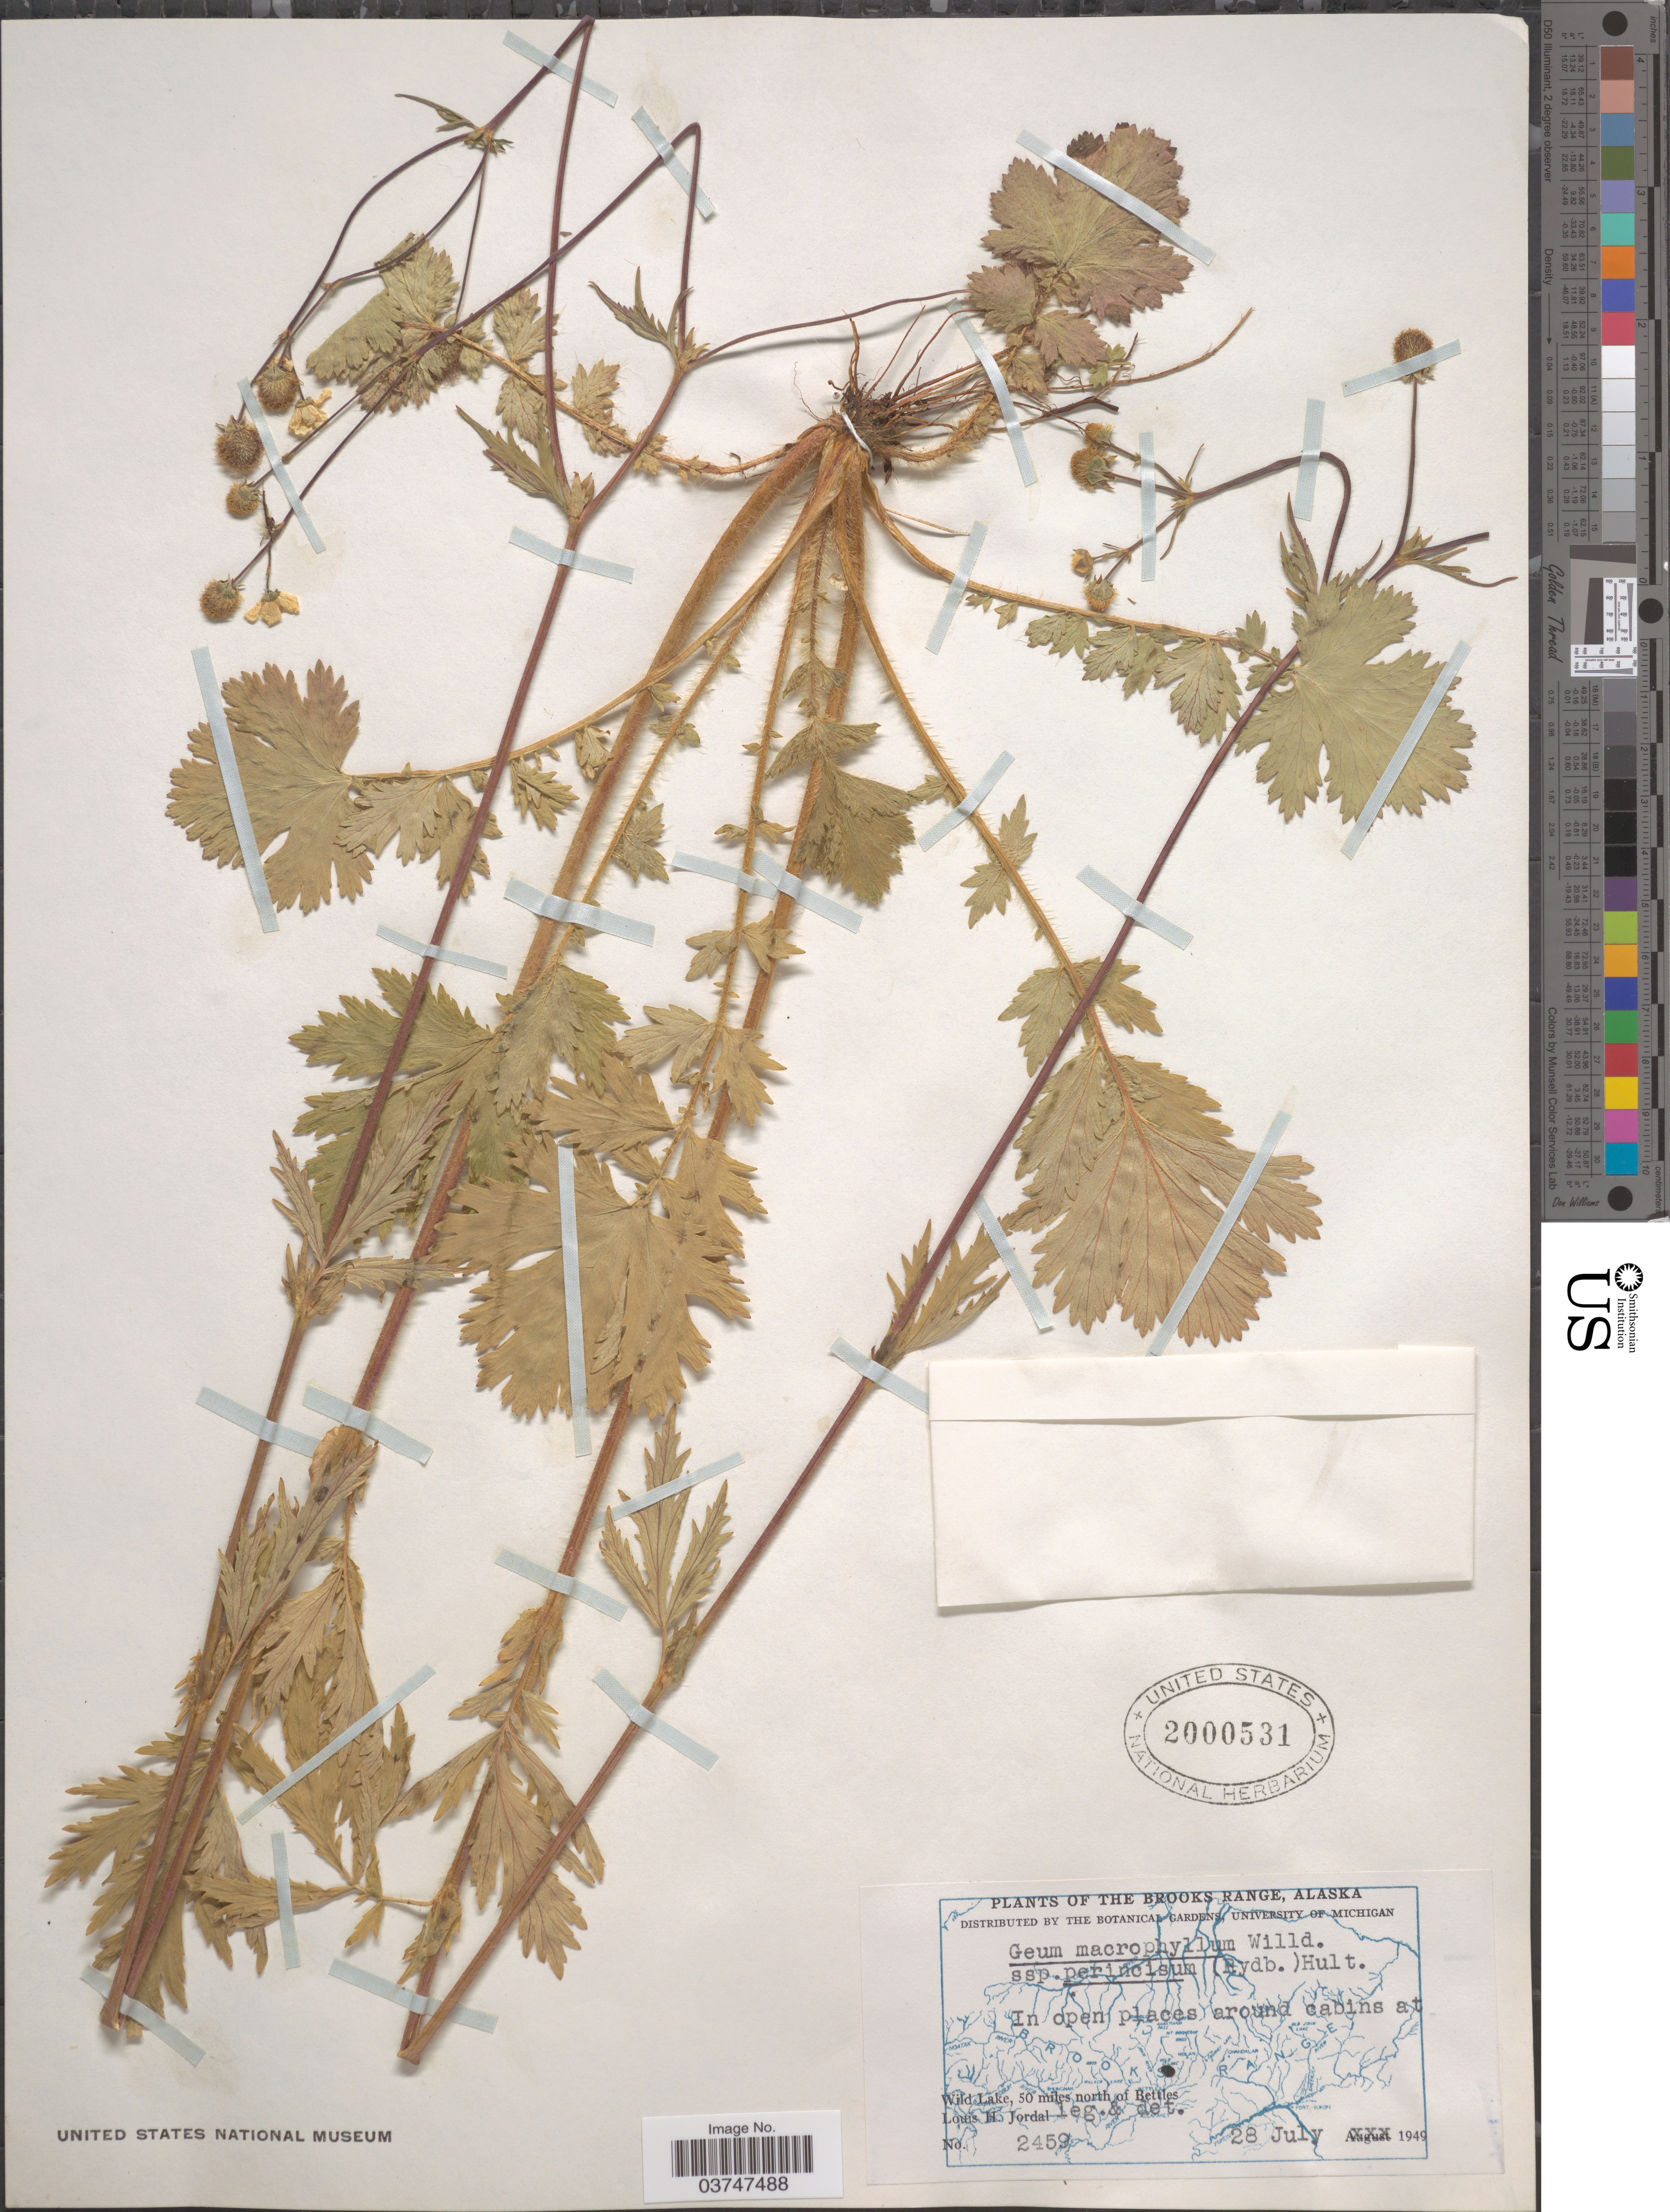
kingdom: Plantae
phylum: Tracheophyta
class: Magnoliopsida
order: Rosales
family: Rosaceae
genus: Geum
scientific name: Geum macrophyllum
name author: Willd.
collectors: L. Jordal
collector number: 2459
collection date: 1949-07-28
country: United States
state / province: Alaska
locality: The Brooks Range. Wild Lake, 50 miles north of Bettles.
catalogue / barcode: US 2000531